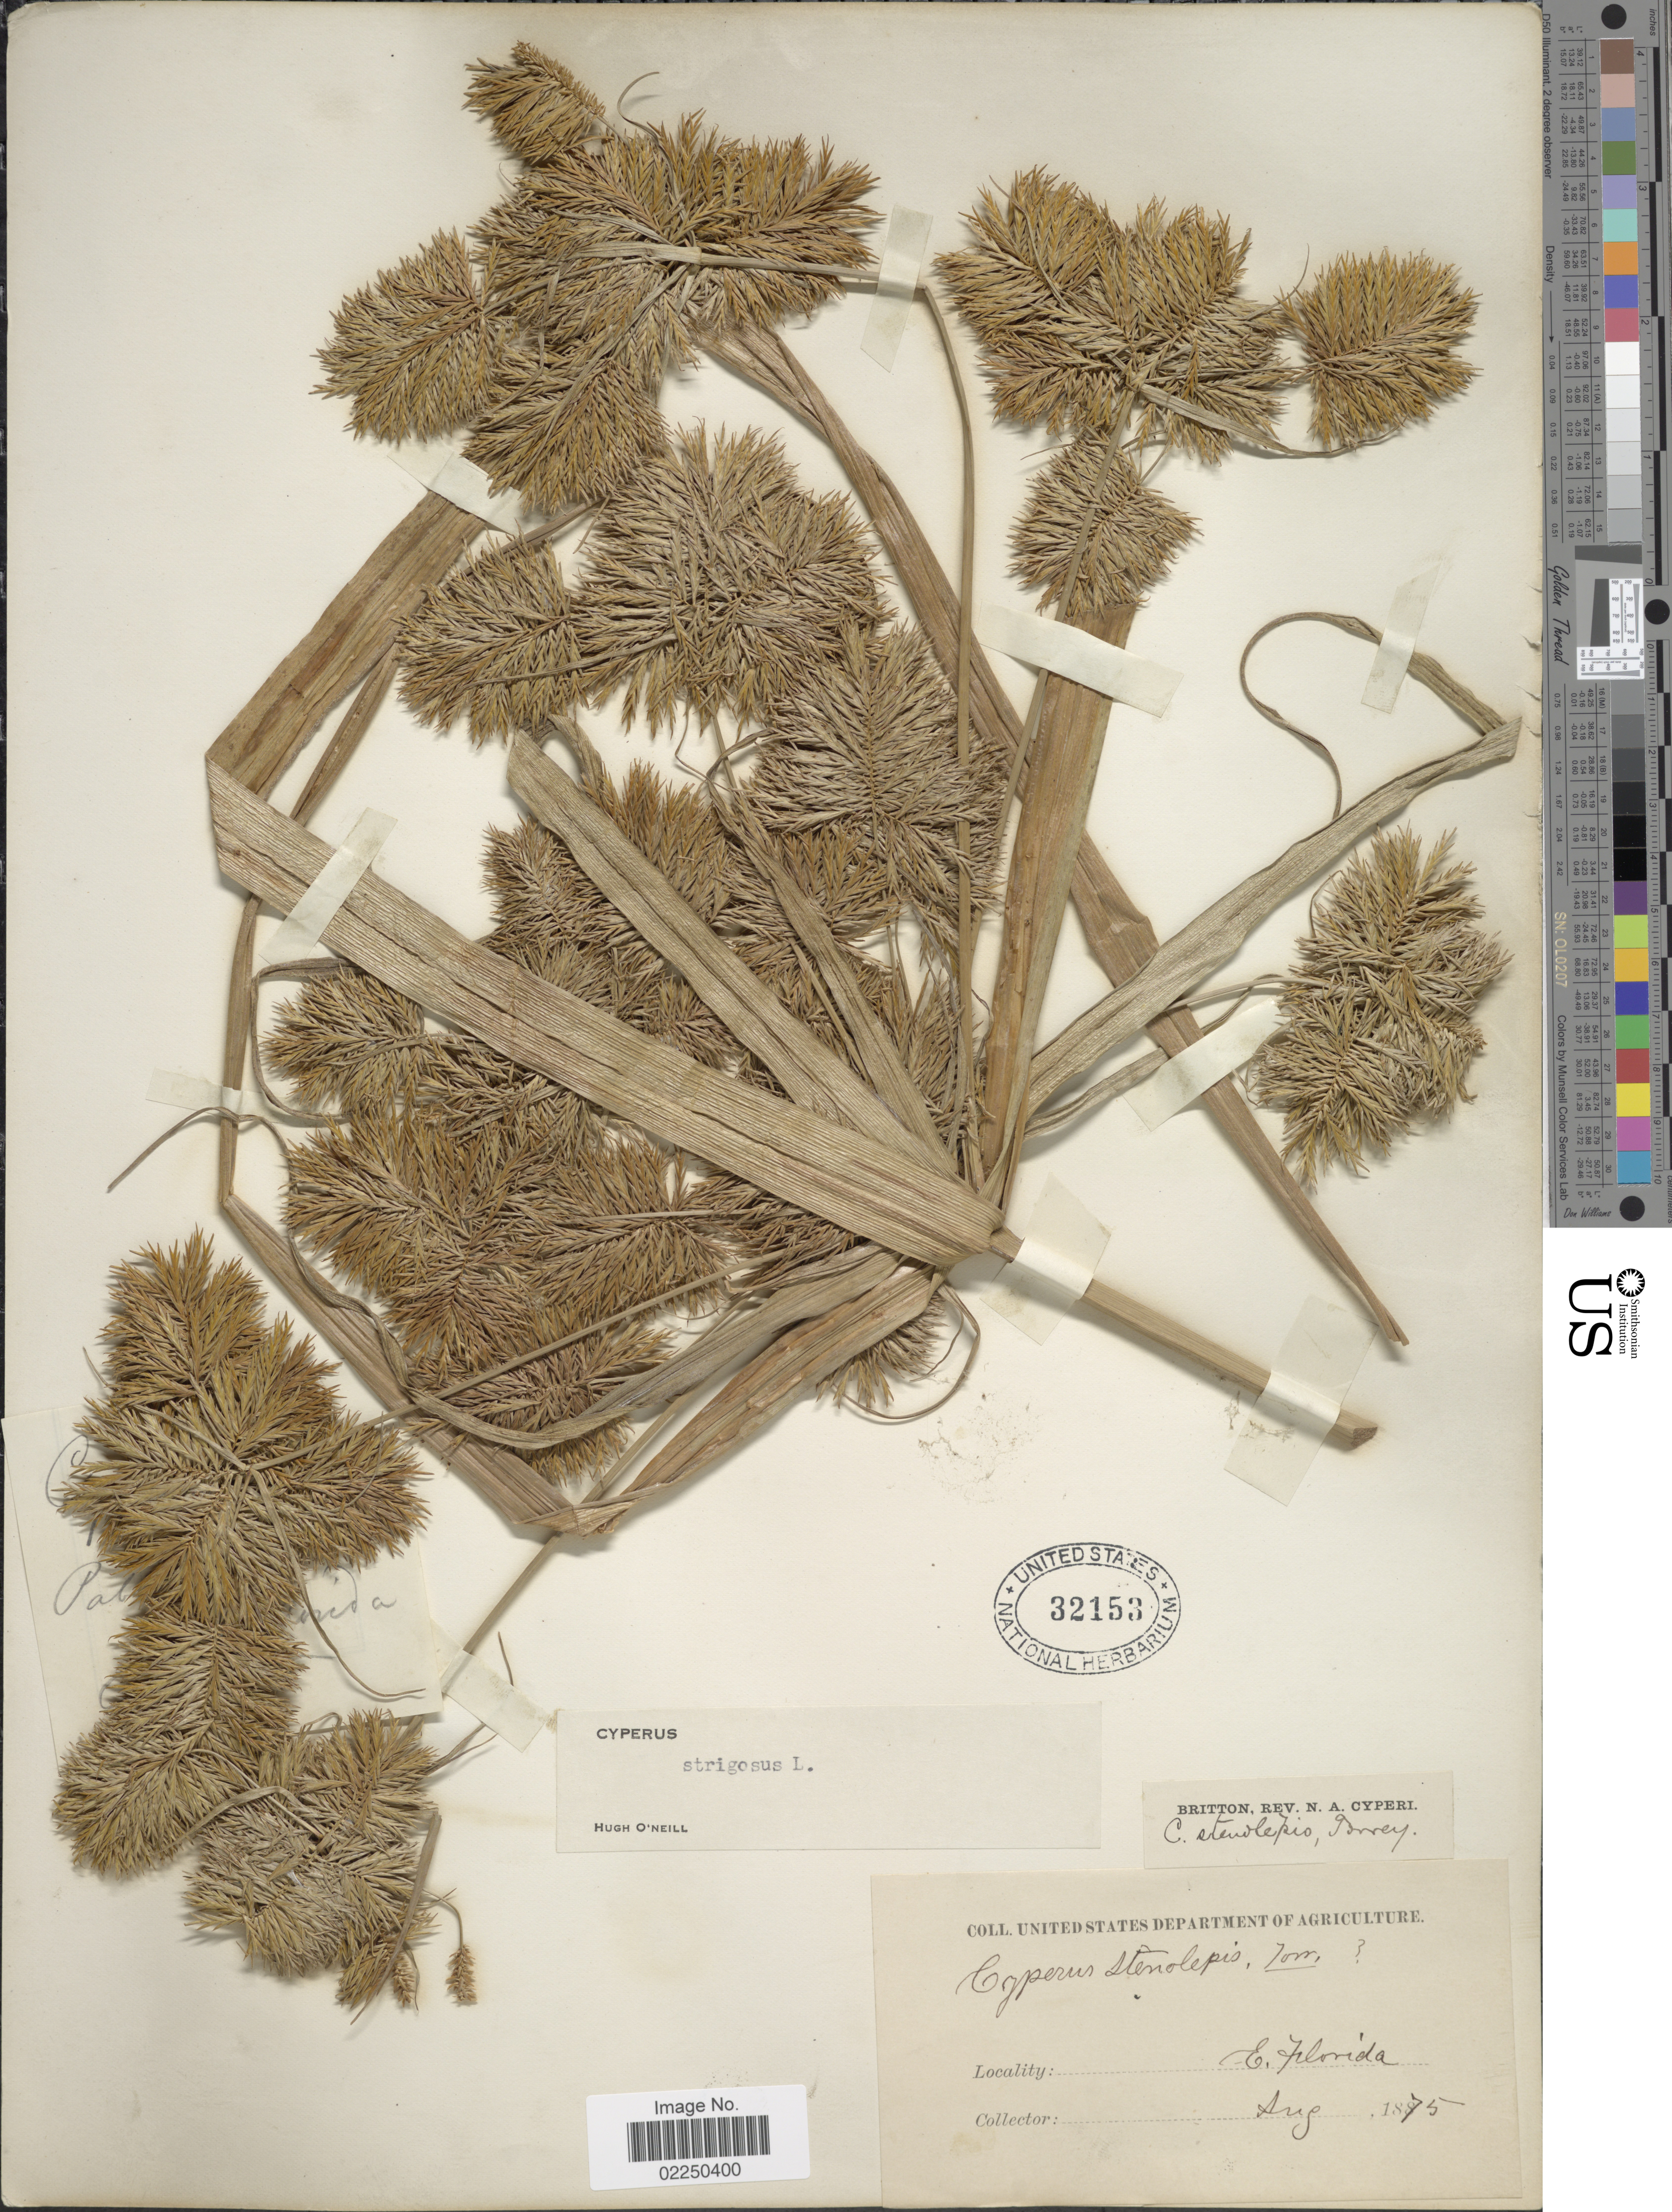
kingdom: Plantae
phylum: Tracheophyta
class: Liliopsida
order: Poales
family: Cyperaceae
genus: Cyperus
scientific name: Cyperus strigosus var. stenolepis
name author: (Torr.) Kük.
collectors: United States Department of Agriculture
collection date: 1875-08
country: United States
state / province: Florida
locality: E. Florida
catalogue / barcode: US 32153